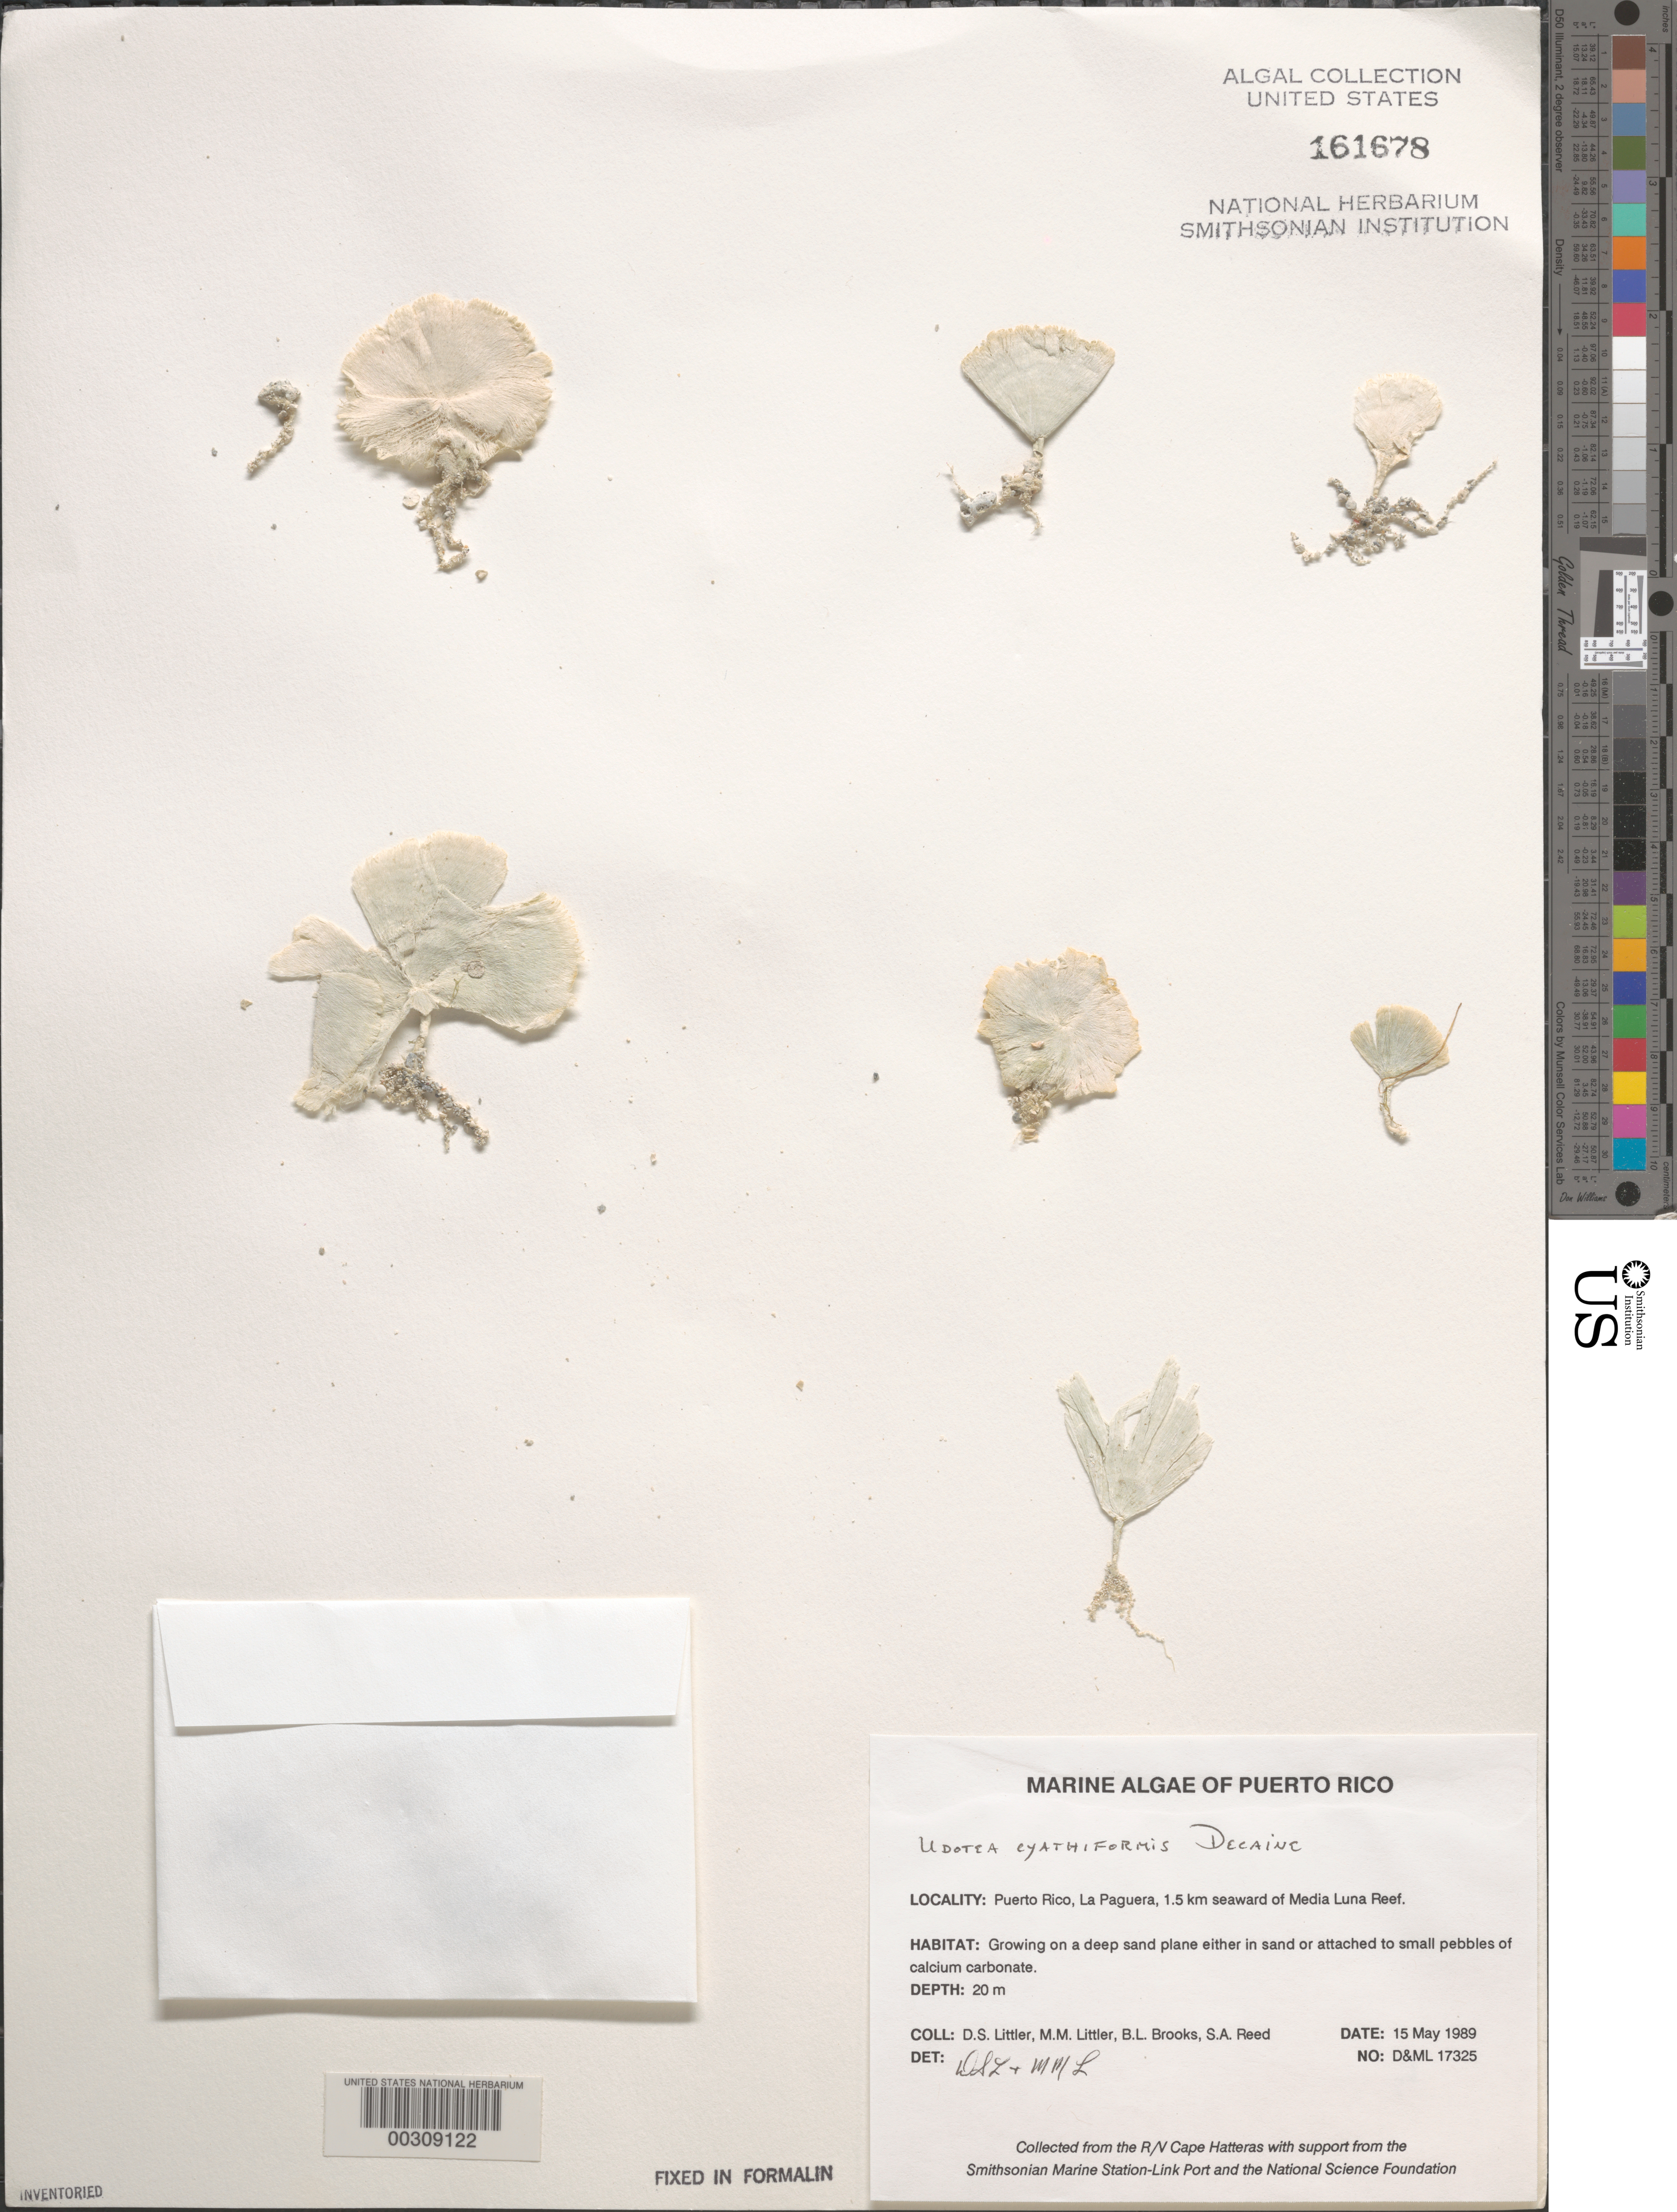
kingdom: Plantae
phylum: Chlorophyta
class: Ulvophyceae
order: Bryopsidales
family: Udoteaceae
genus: Udotea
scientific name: Udotea cyathiformis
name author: Decne.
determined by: Littler, D. S.; Littler, M. M.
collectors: D. S. Littler, M. M. Littler, B. Brooks & S. Reed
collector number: D&ML 17325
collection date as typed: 15 May 1989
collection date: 1989-05-15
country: Puerto Rico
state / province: Lajas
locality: La Parguera, 1.5 km seaward of Media Luna Reef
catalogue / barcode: US 161678